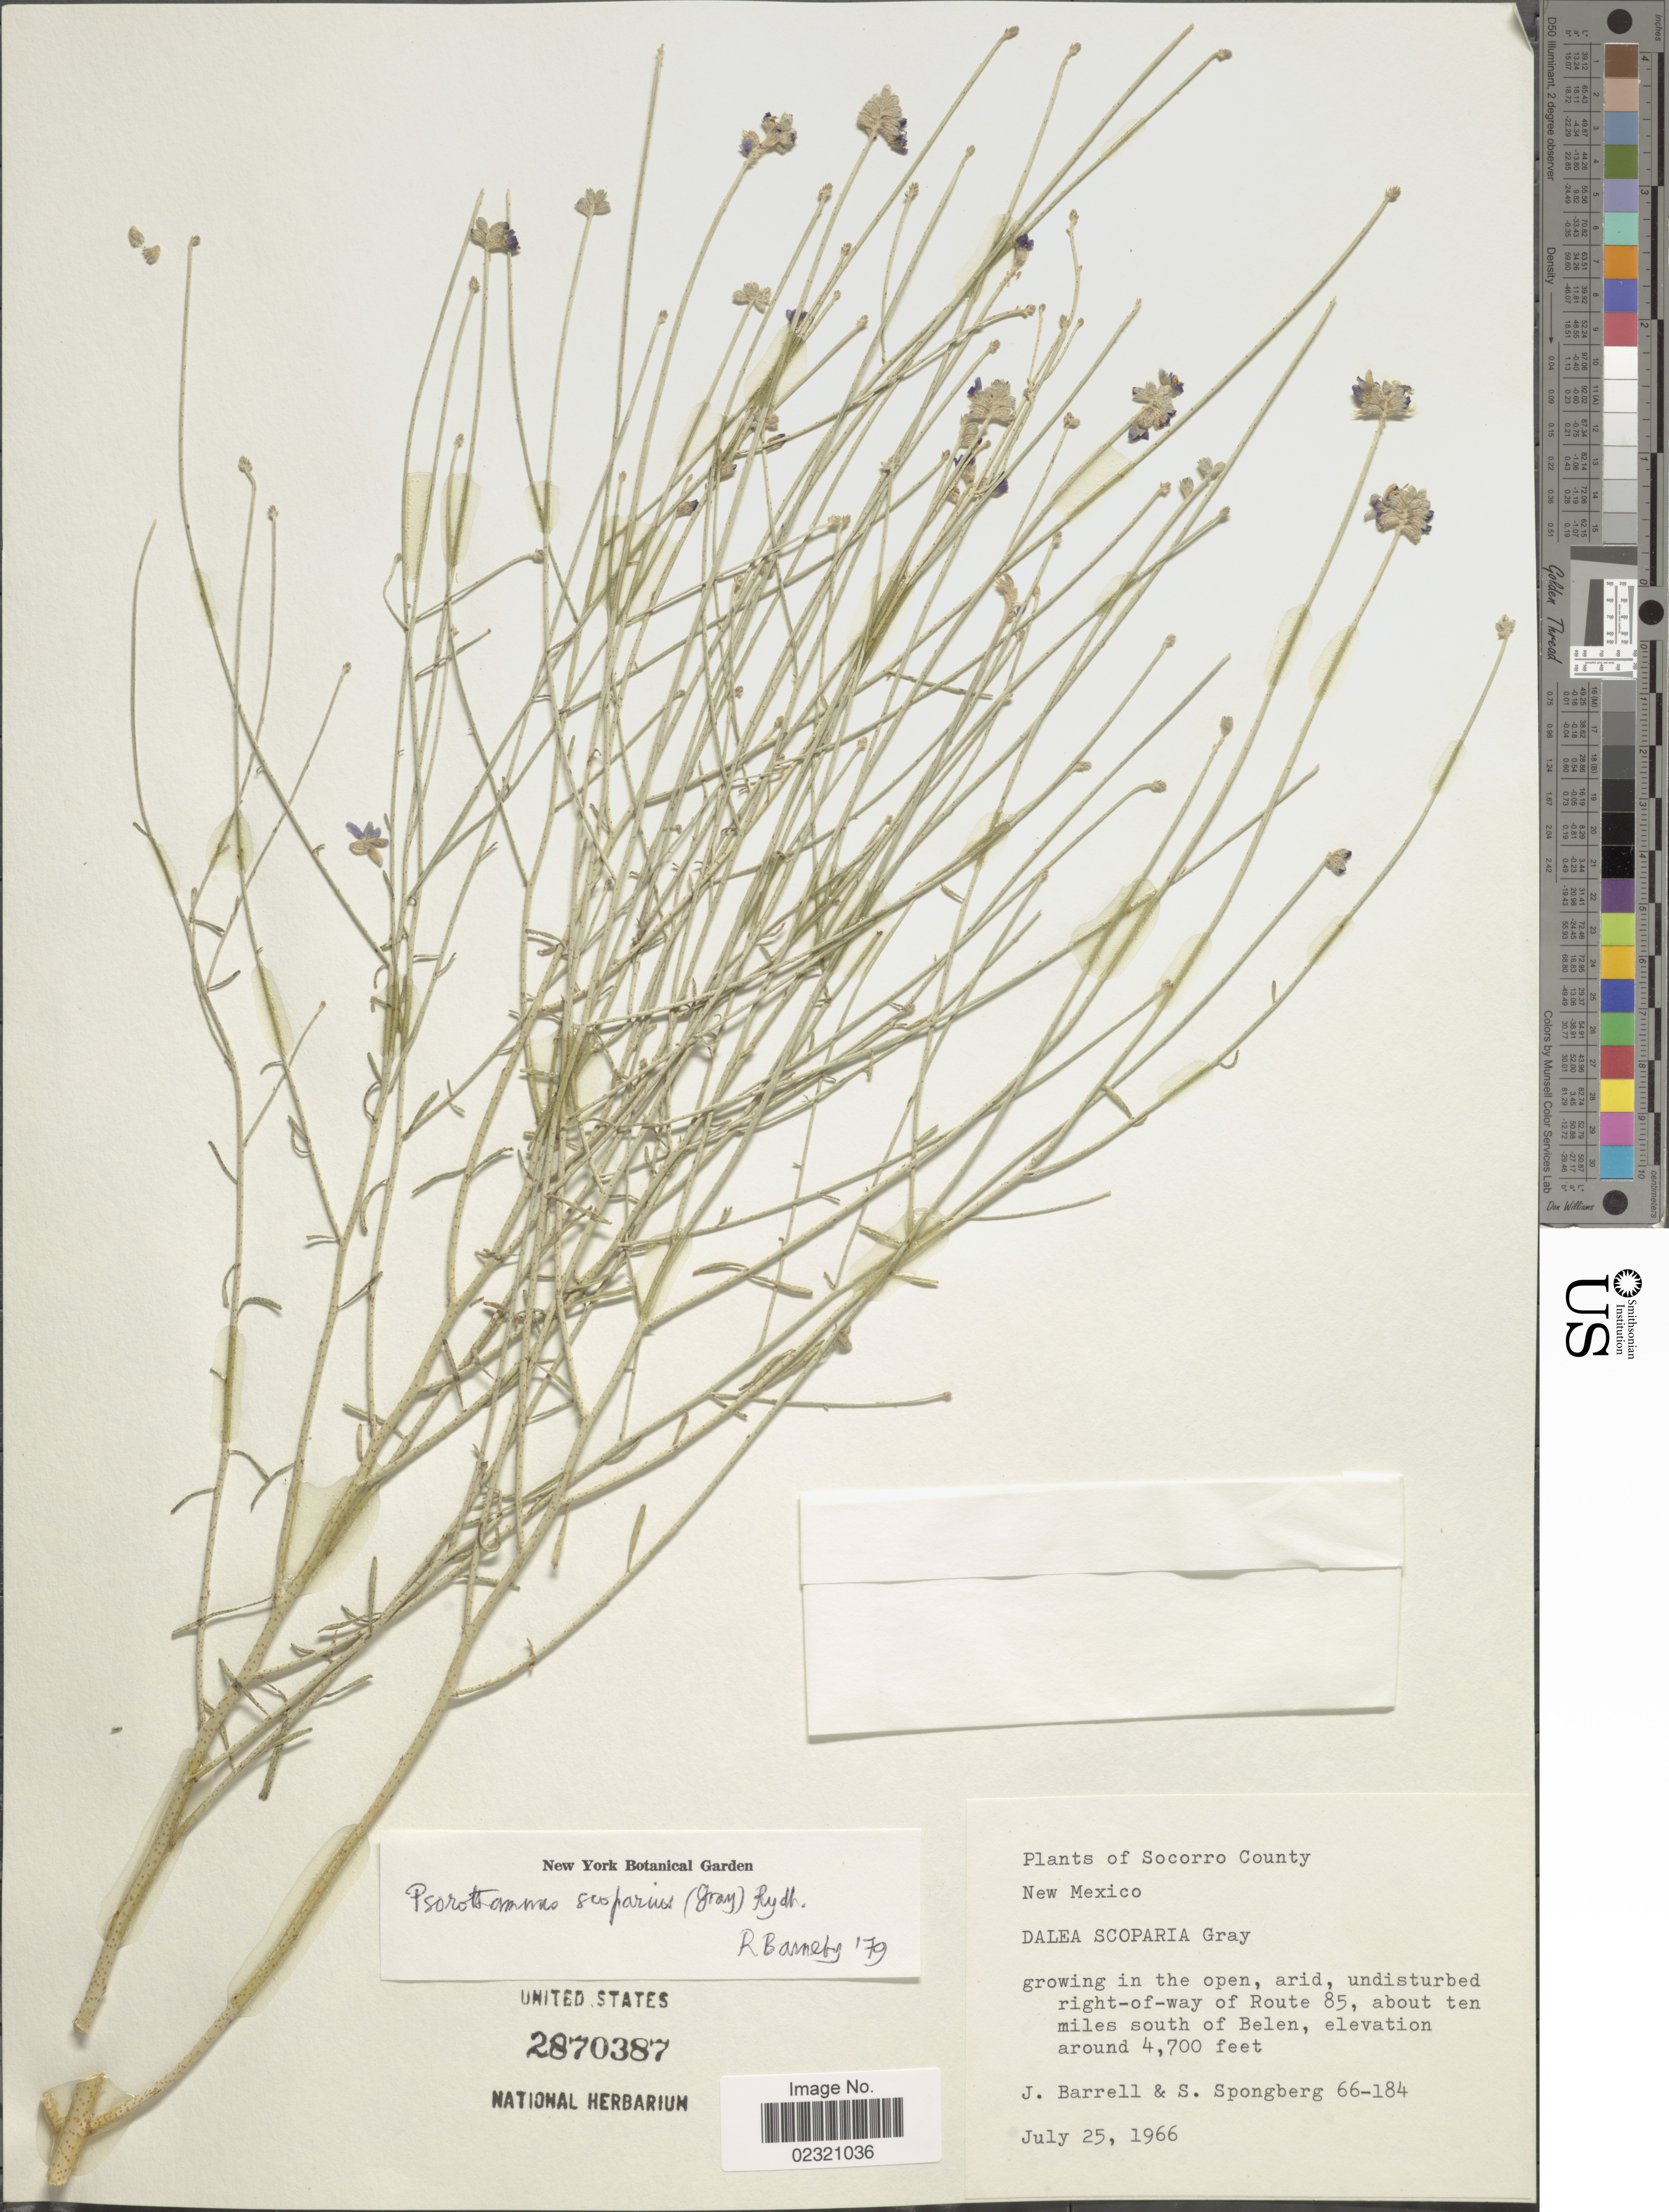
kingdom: Plantae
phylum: Tracheophyta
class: Magnoliopsida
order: Fabales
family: Fabaceae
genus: Psorothamnus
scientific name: Psorothamnus scoparius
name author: (A. Gray) Rydb.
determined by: Barneby, Rupert C., (NY)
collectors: J. Barrell & S. A.Spongberg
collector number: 66-184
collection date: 1966-07-25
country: United States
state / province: New Mexico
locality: Socorro County, right-of-way of Route 85, about ten miles south of Belen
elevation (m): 1433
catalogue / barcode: US 2870387